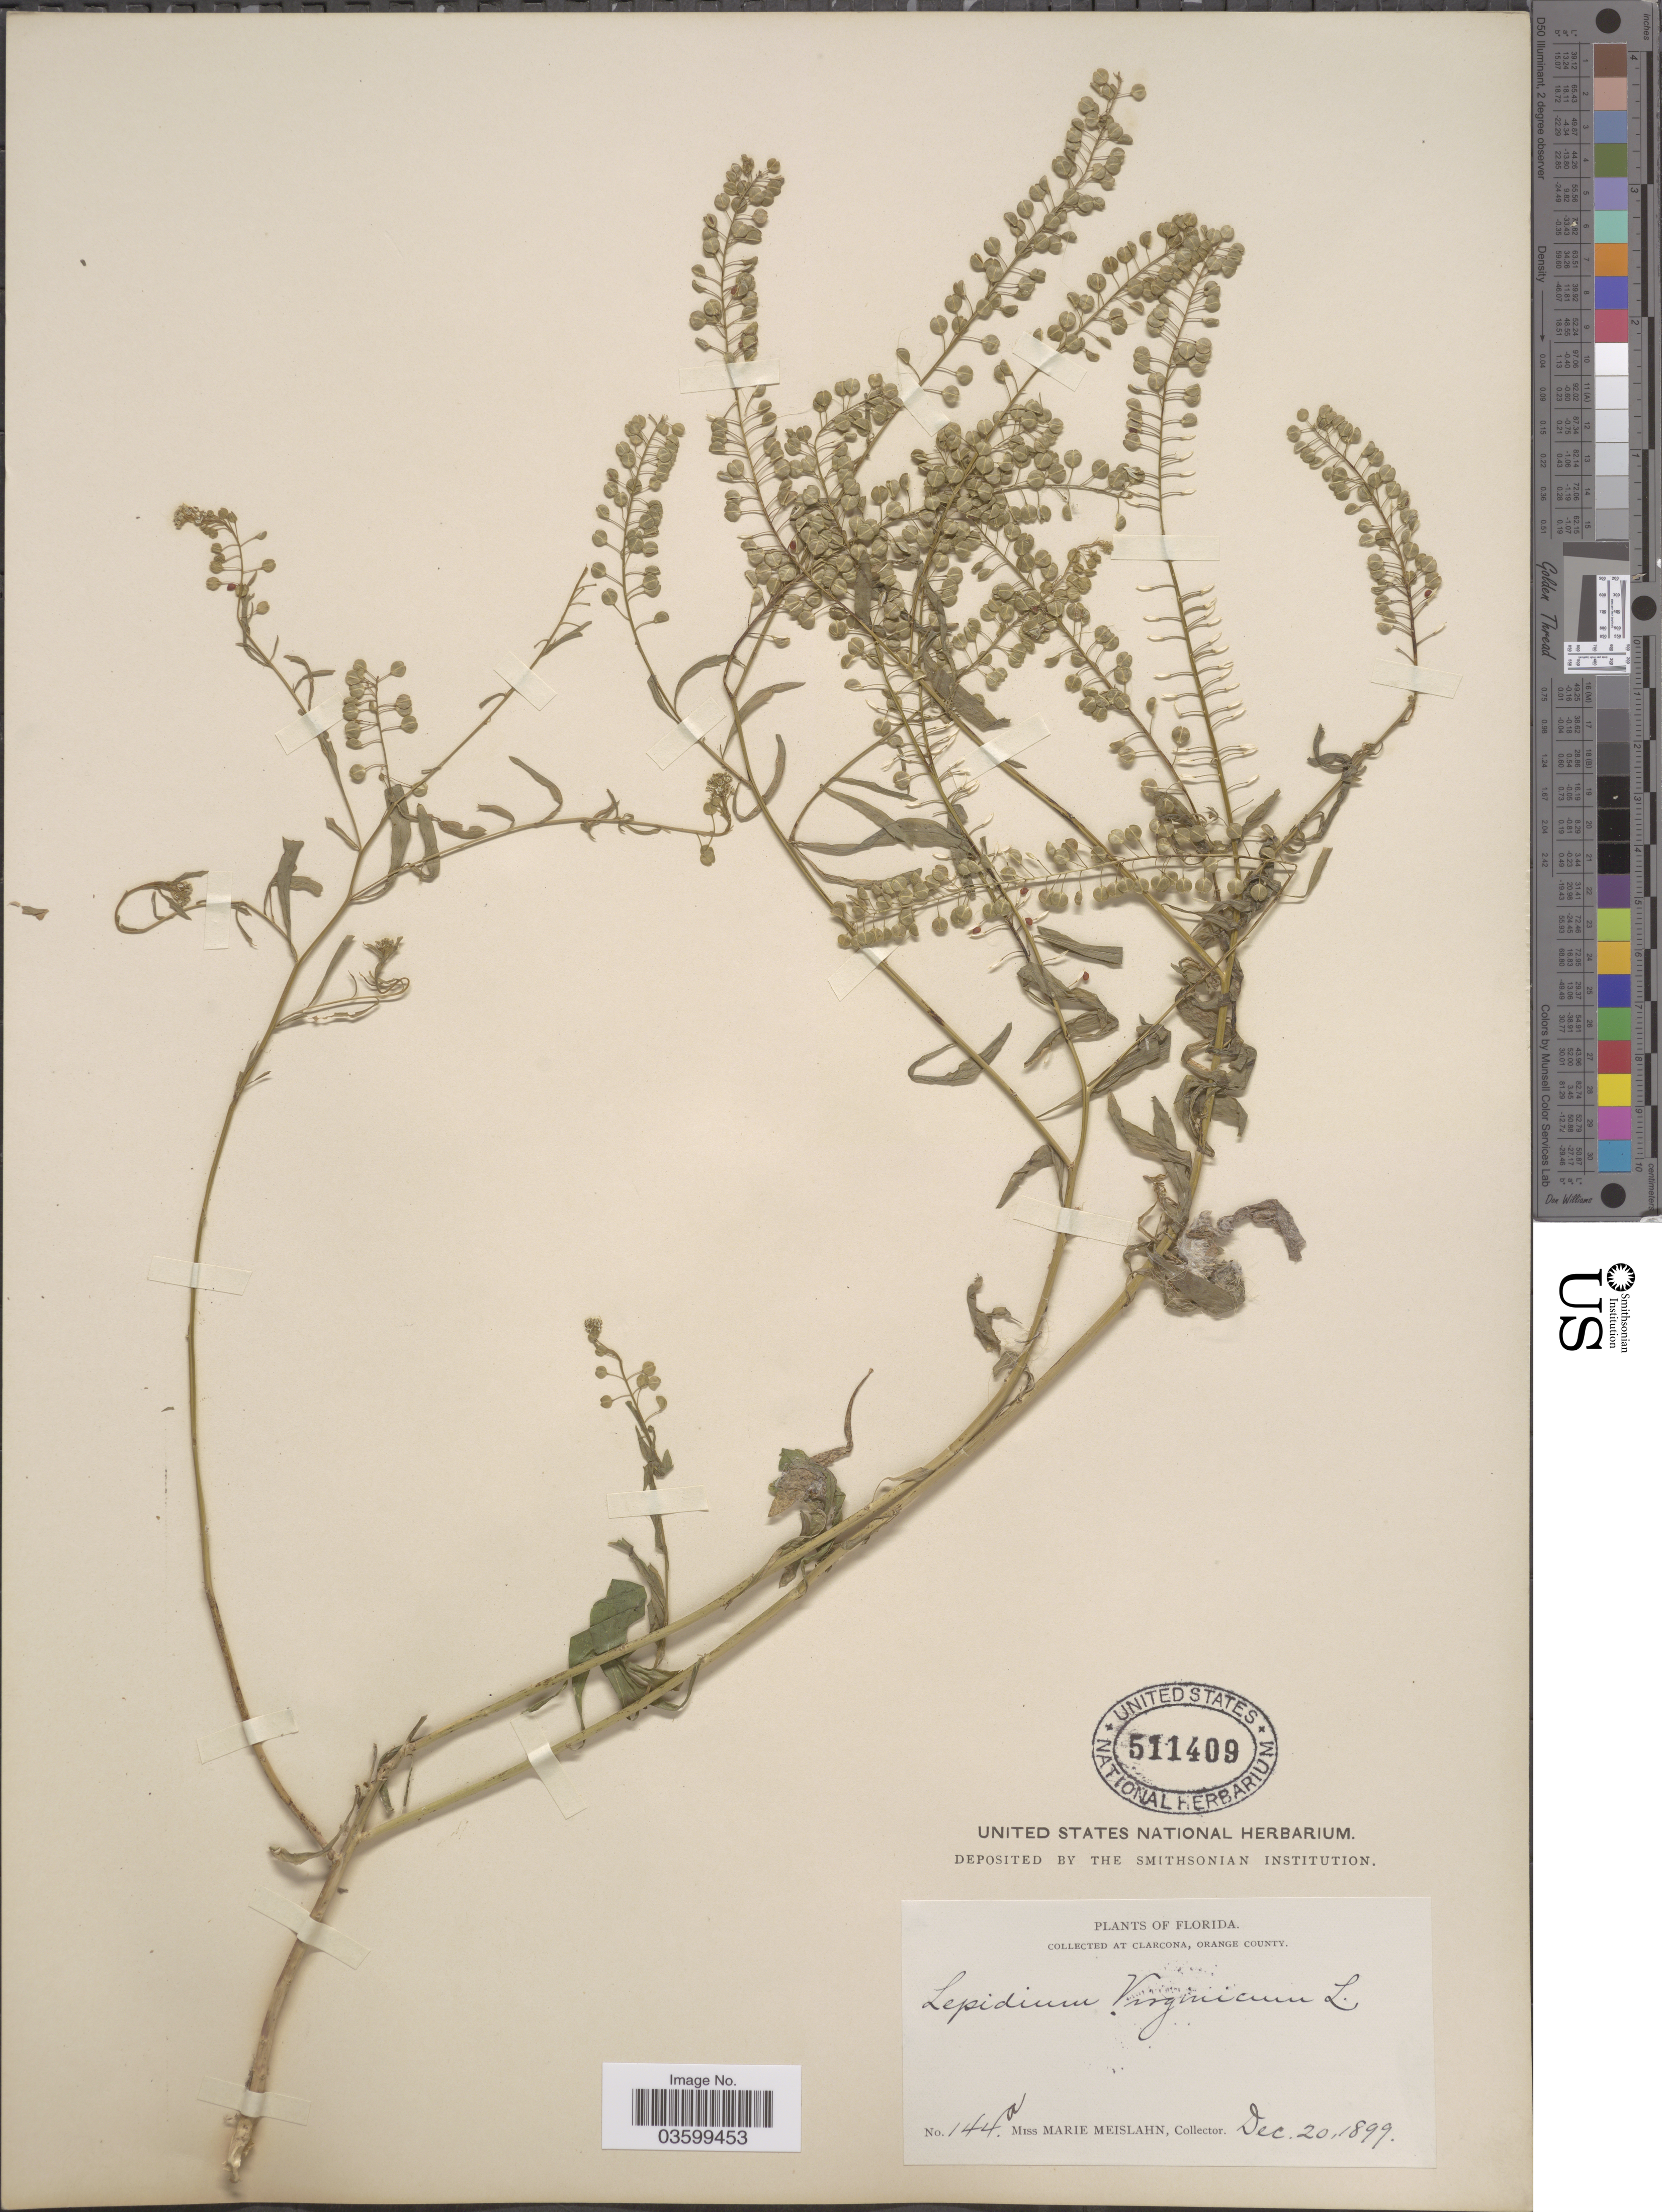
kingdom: Plantae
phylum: Tracheophyta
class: Magnoliopsida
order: Brassicales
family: Brassicaceae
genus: Lepidium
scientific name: Lepidium virginicum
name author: L.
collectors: M. Meislahn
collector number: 144a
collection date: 1899-12-20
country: United States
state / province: Florida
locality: Clarcona, Orange County.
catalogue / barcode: US 511409